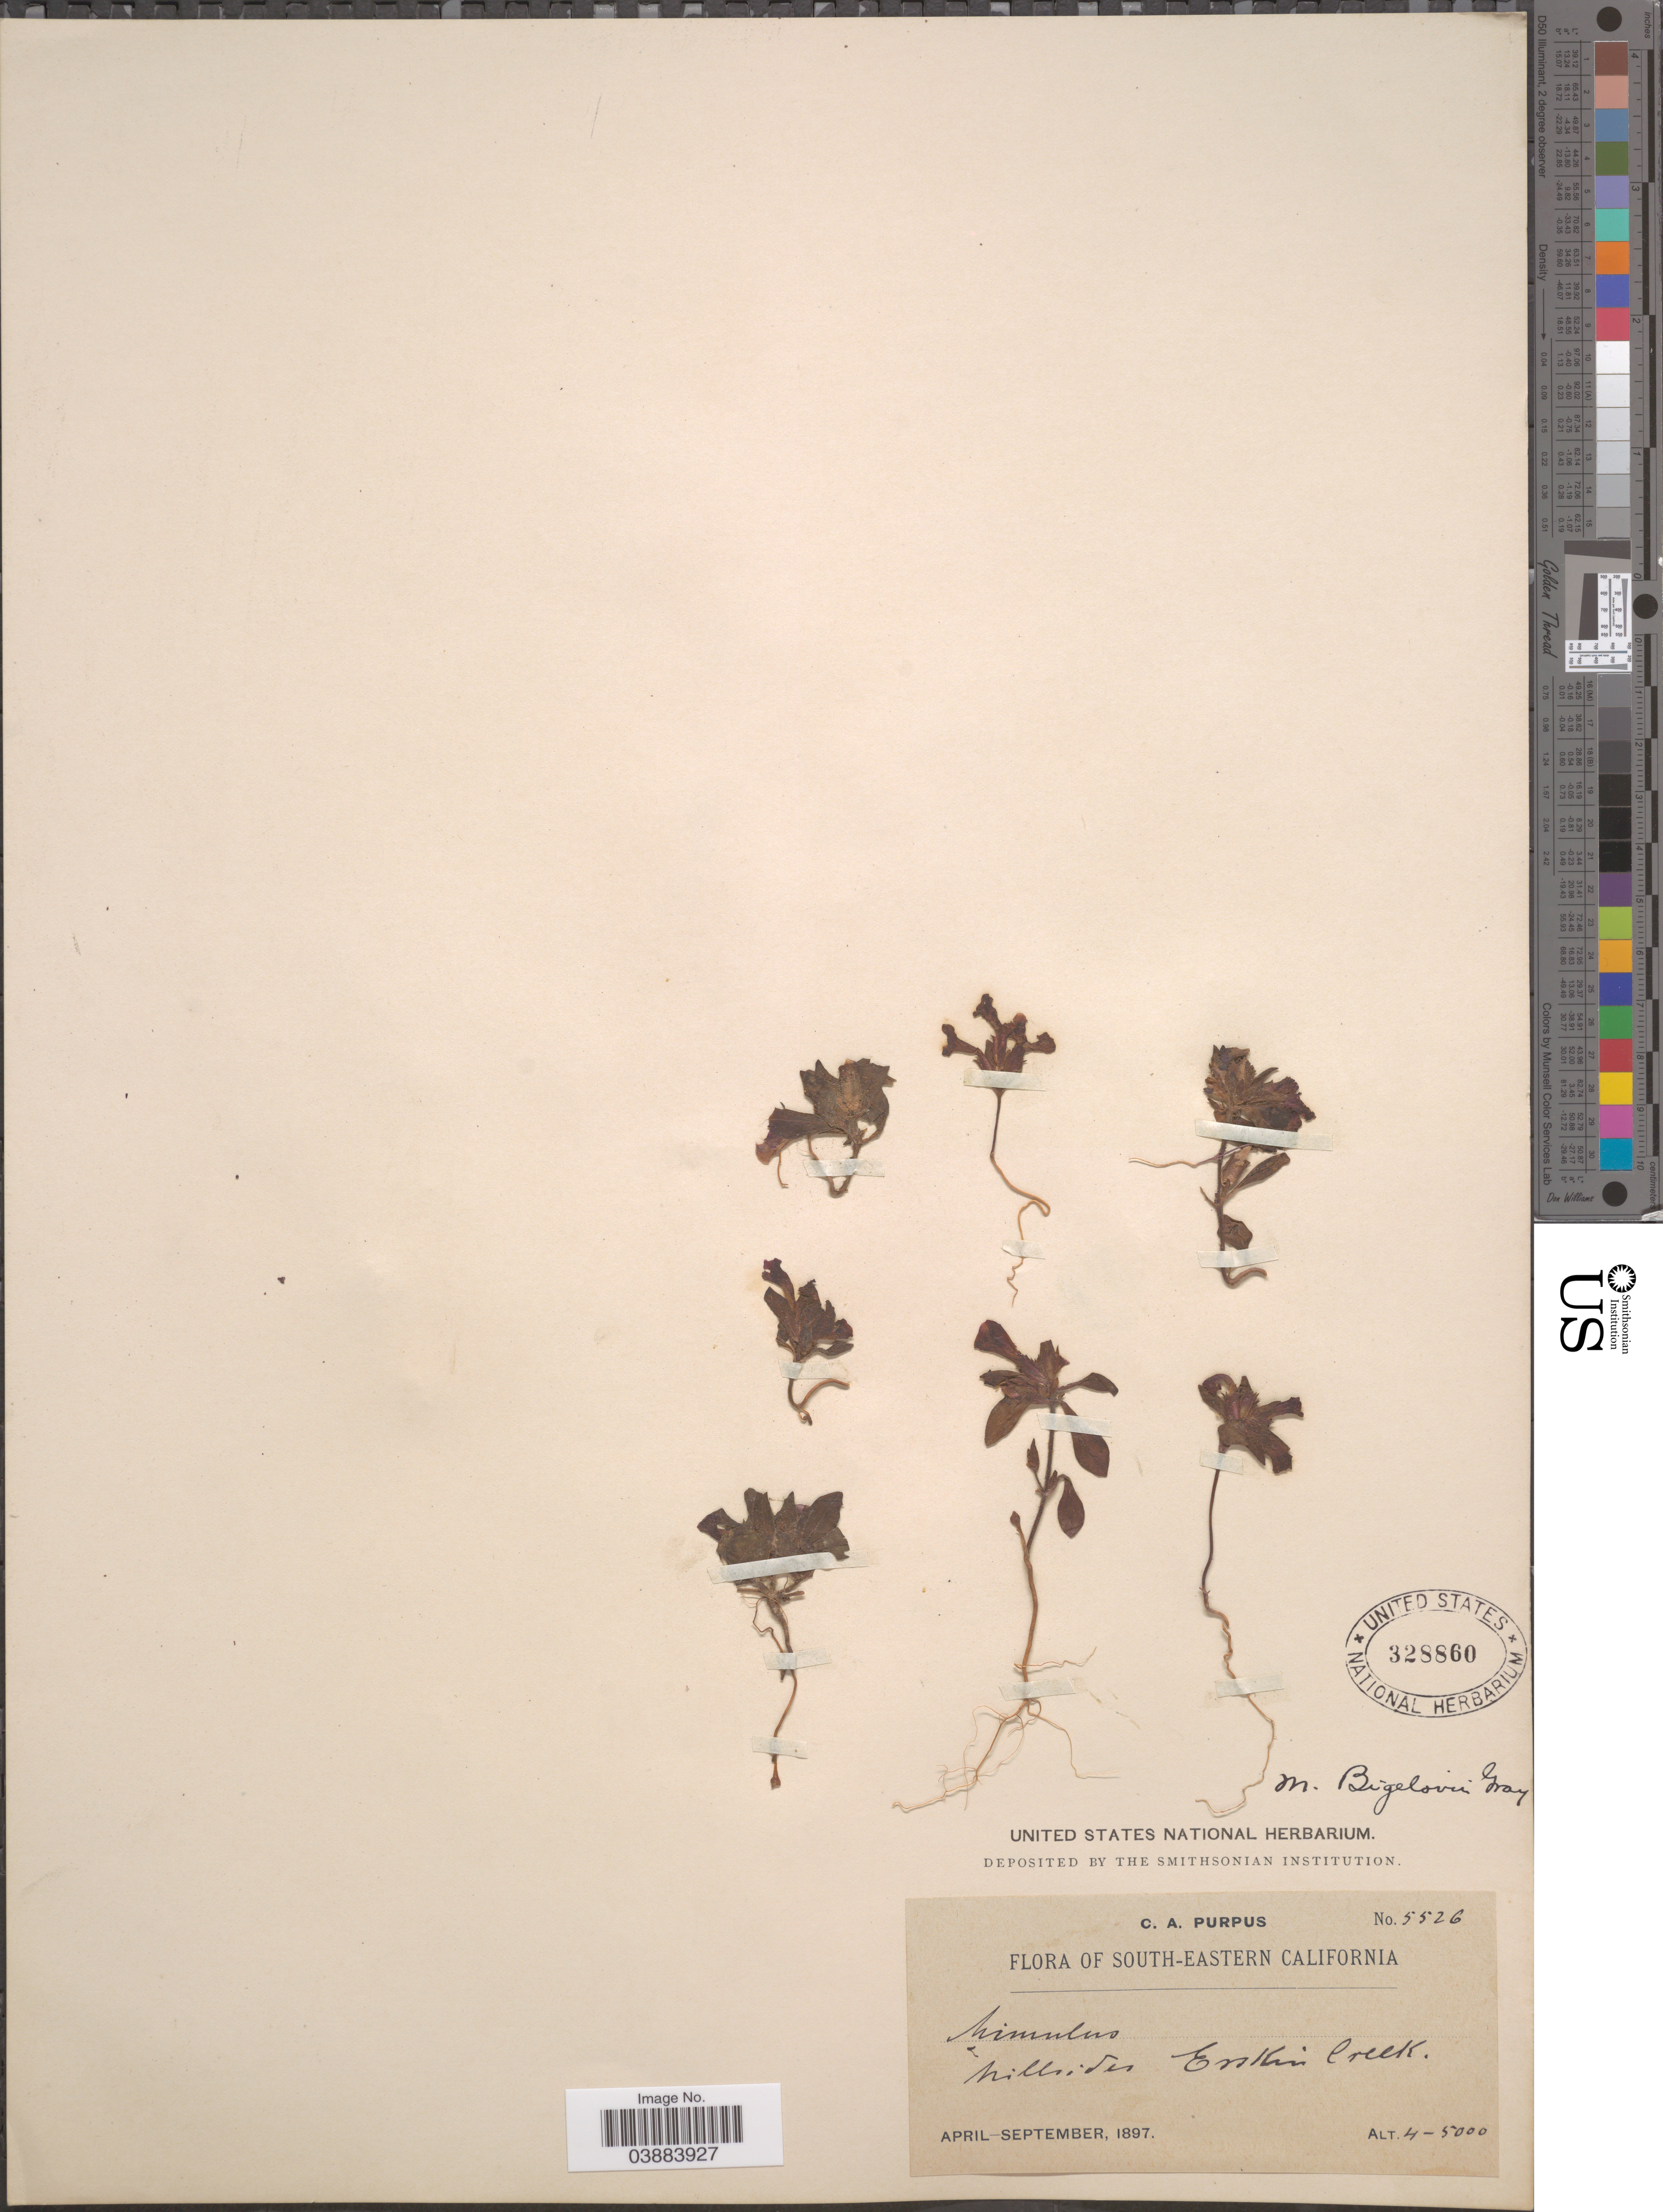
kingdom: Plantae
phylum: Tracheophyta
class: Magnoliopsida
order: Lamiales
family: Phrymaceae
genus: Eunanus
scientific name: Eunanus bigelovii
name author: A. Gray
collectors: C. A. Purpus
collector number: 5526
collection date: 1897-04/1897-09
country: United States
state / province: California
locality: South-eastern California. Hillsides Erskin Creek.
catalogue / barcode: US 328860